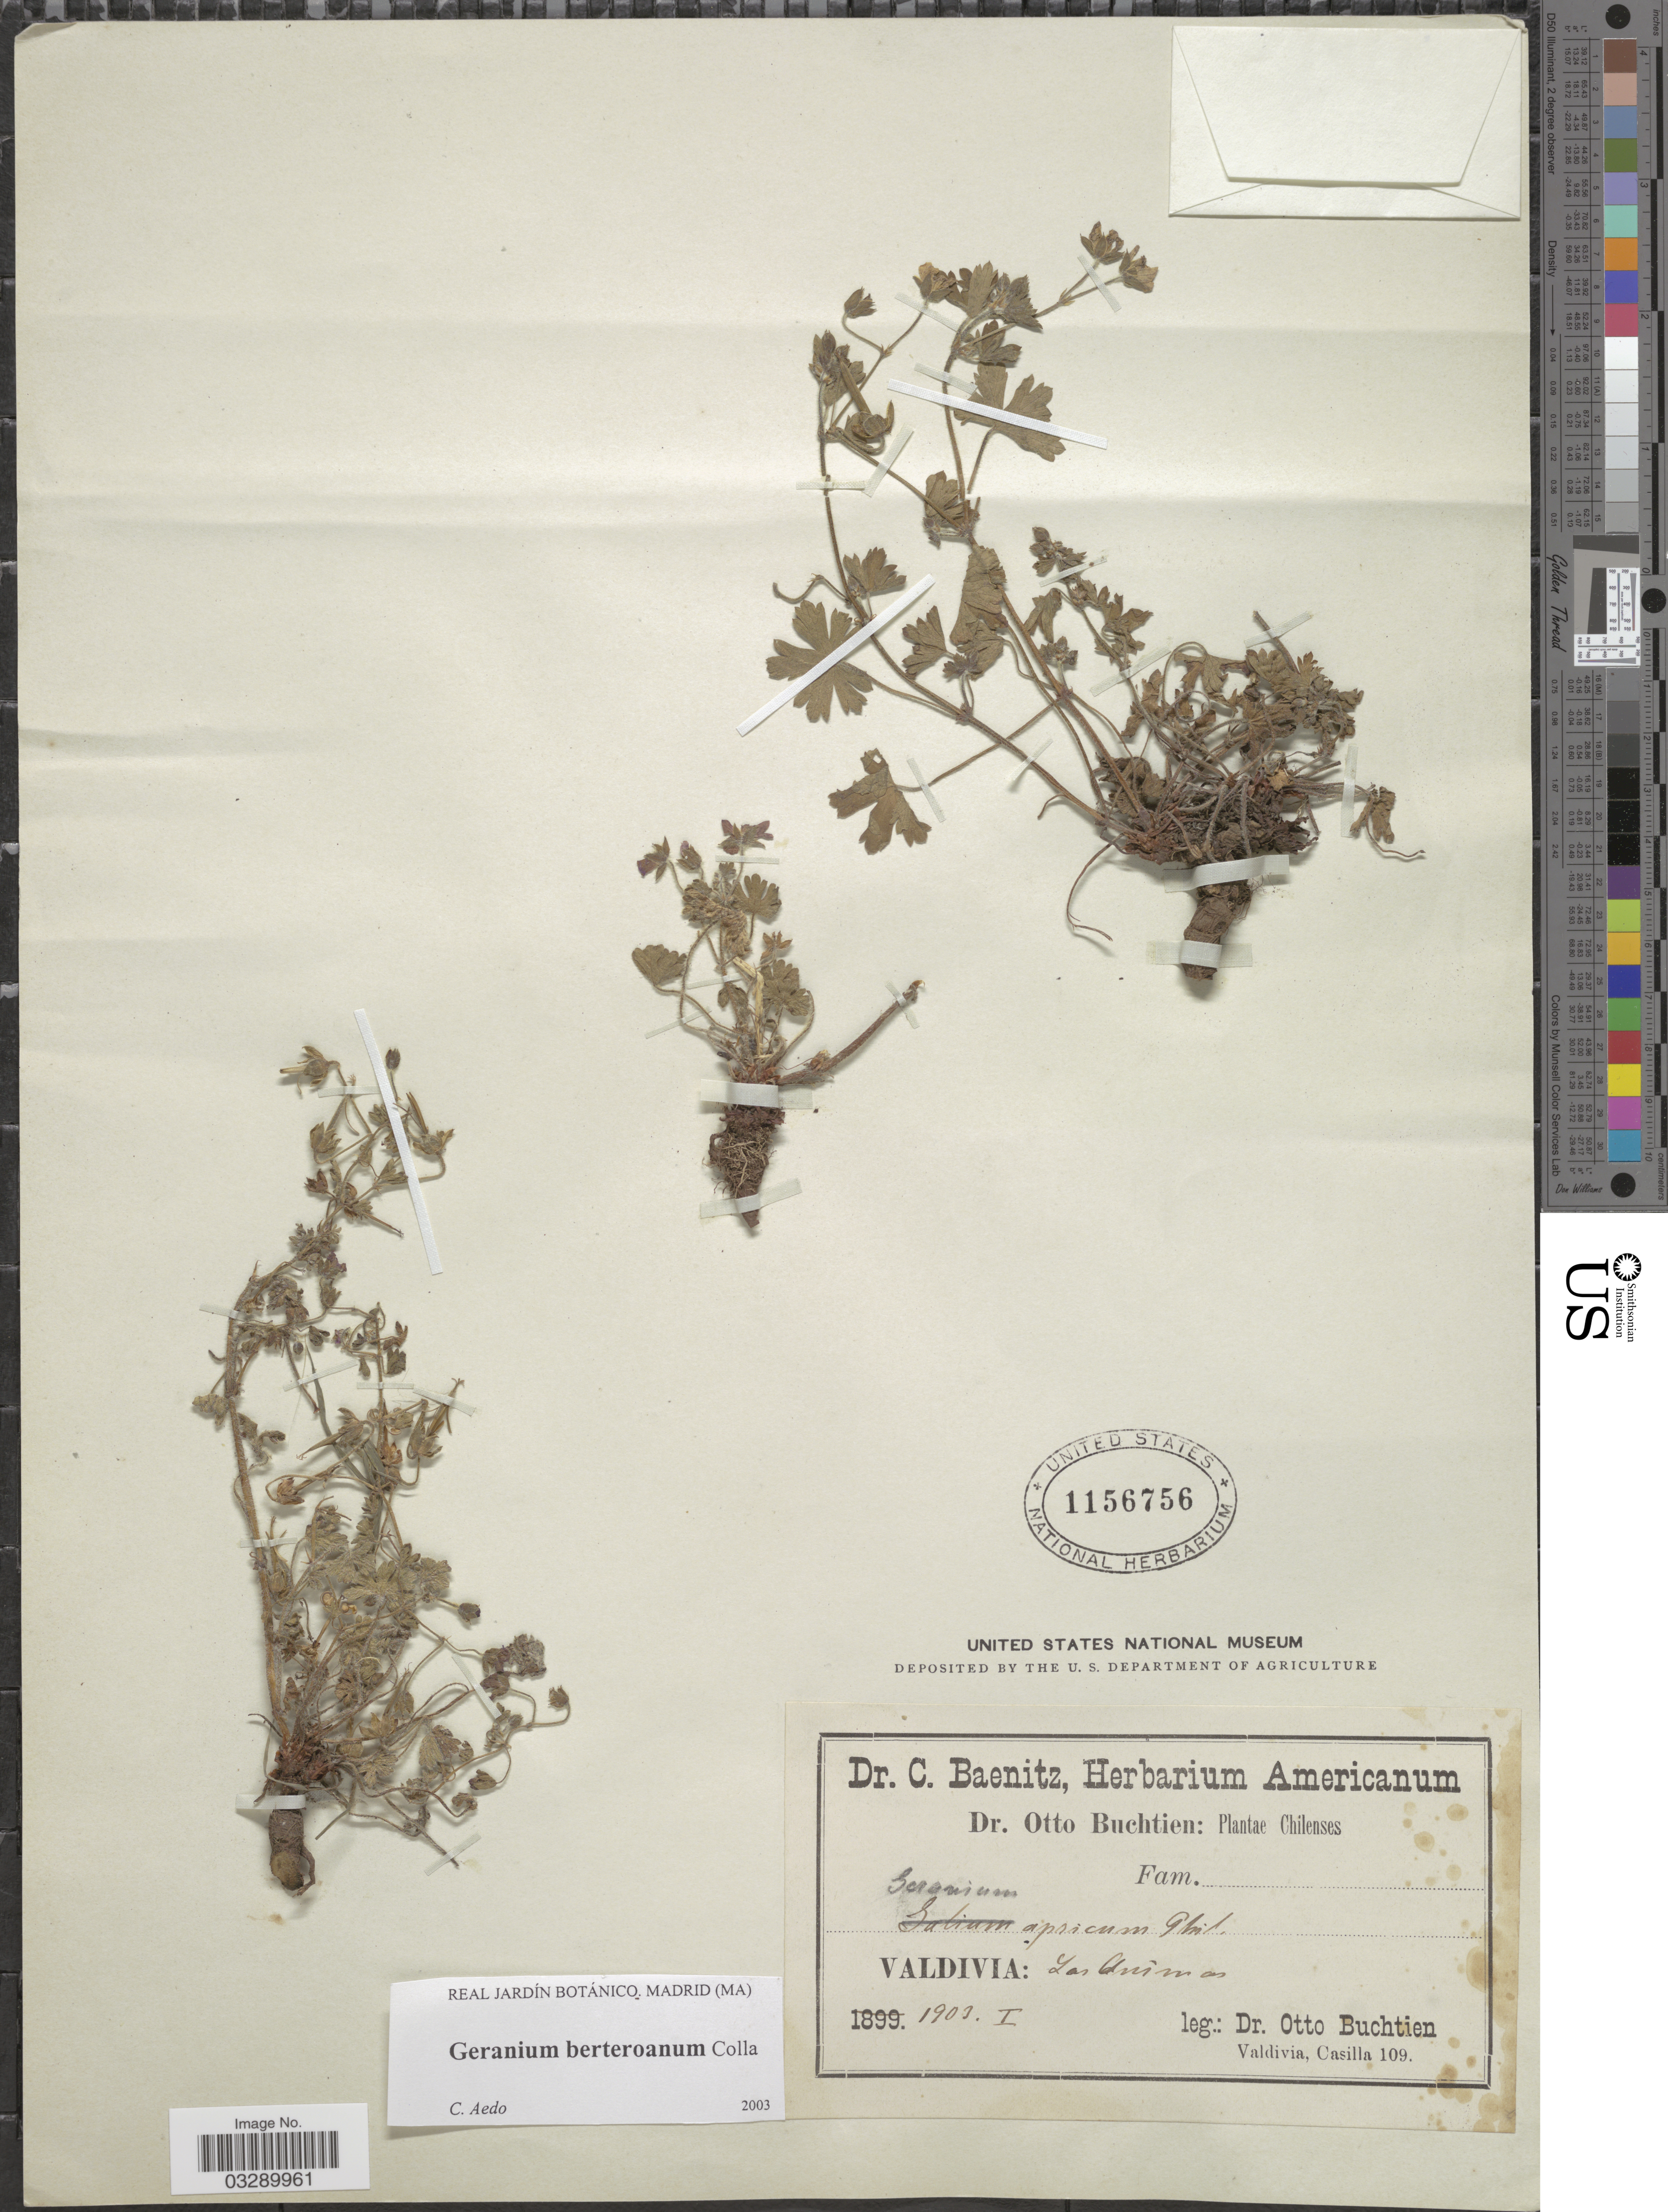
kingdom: Plantae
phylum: Tracheophyta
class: Magnoliopsida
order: Geraniales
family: Geraniaceae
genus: Geranium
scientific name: Geranium berteroanum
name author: Colla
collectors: O. Buchtien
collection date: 1903-01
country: Chile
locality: Valdivia: Las Animas.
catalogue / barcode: US 1156756